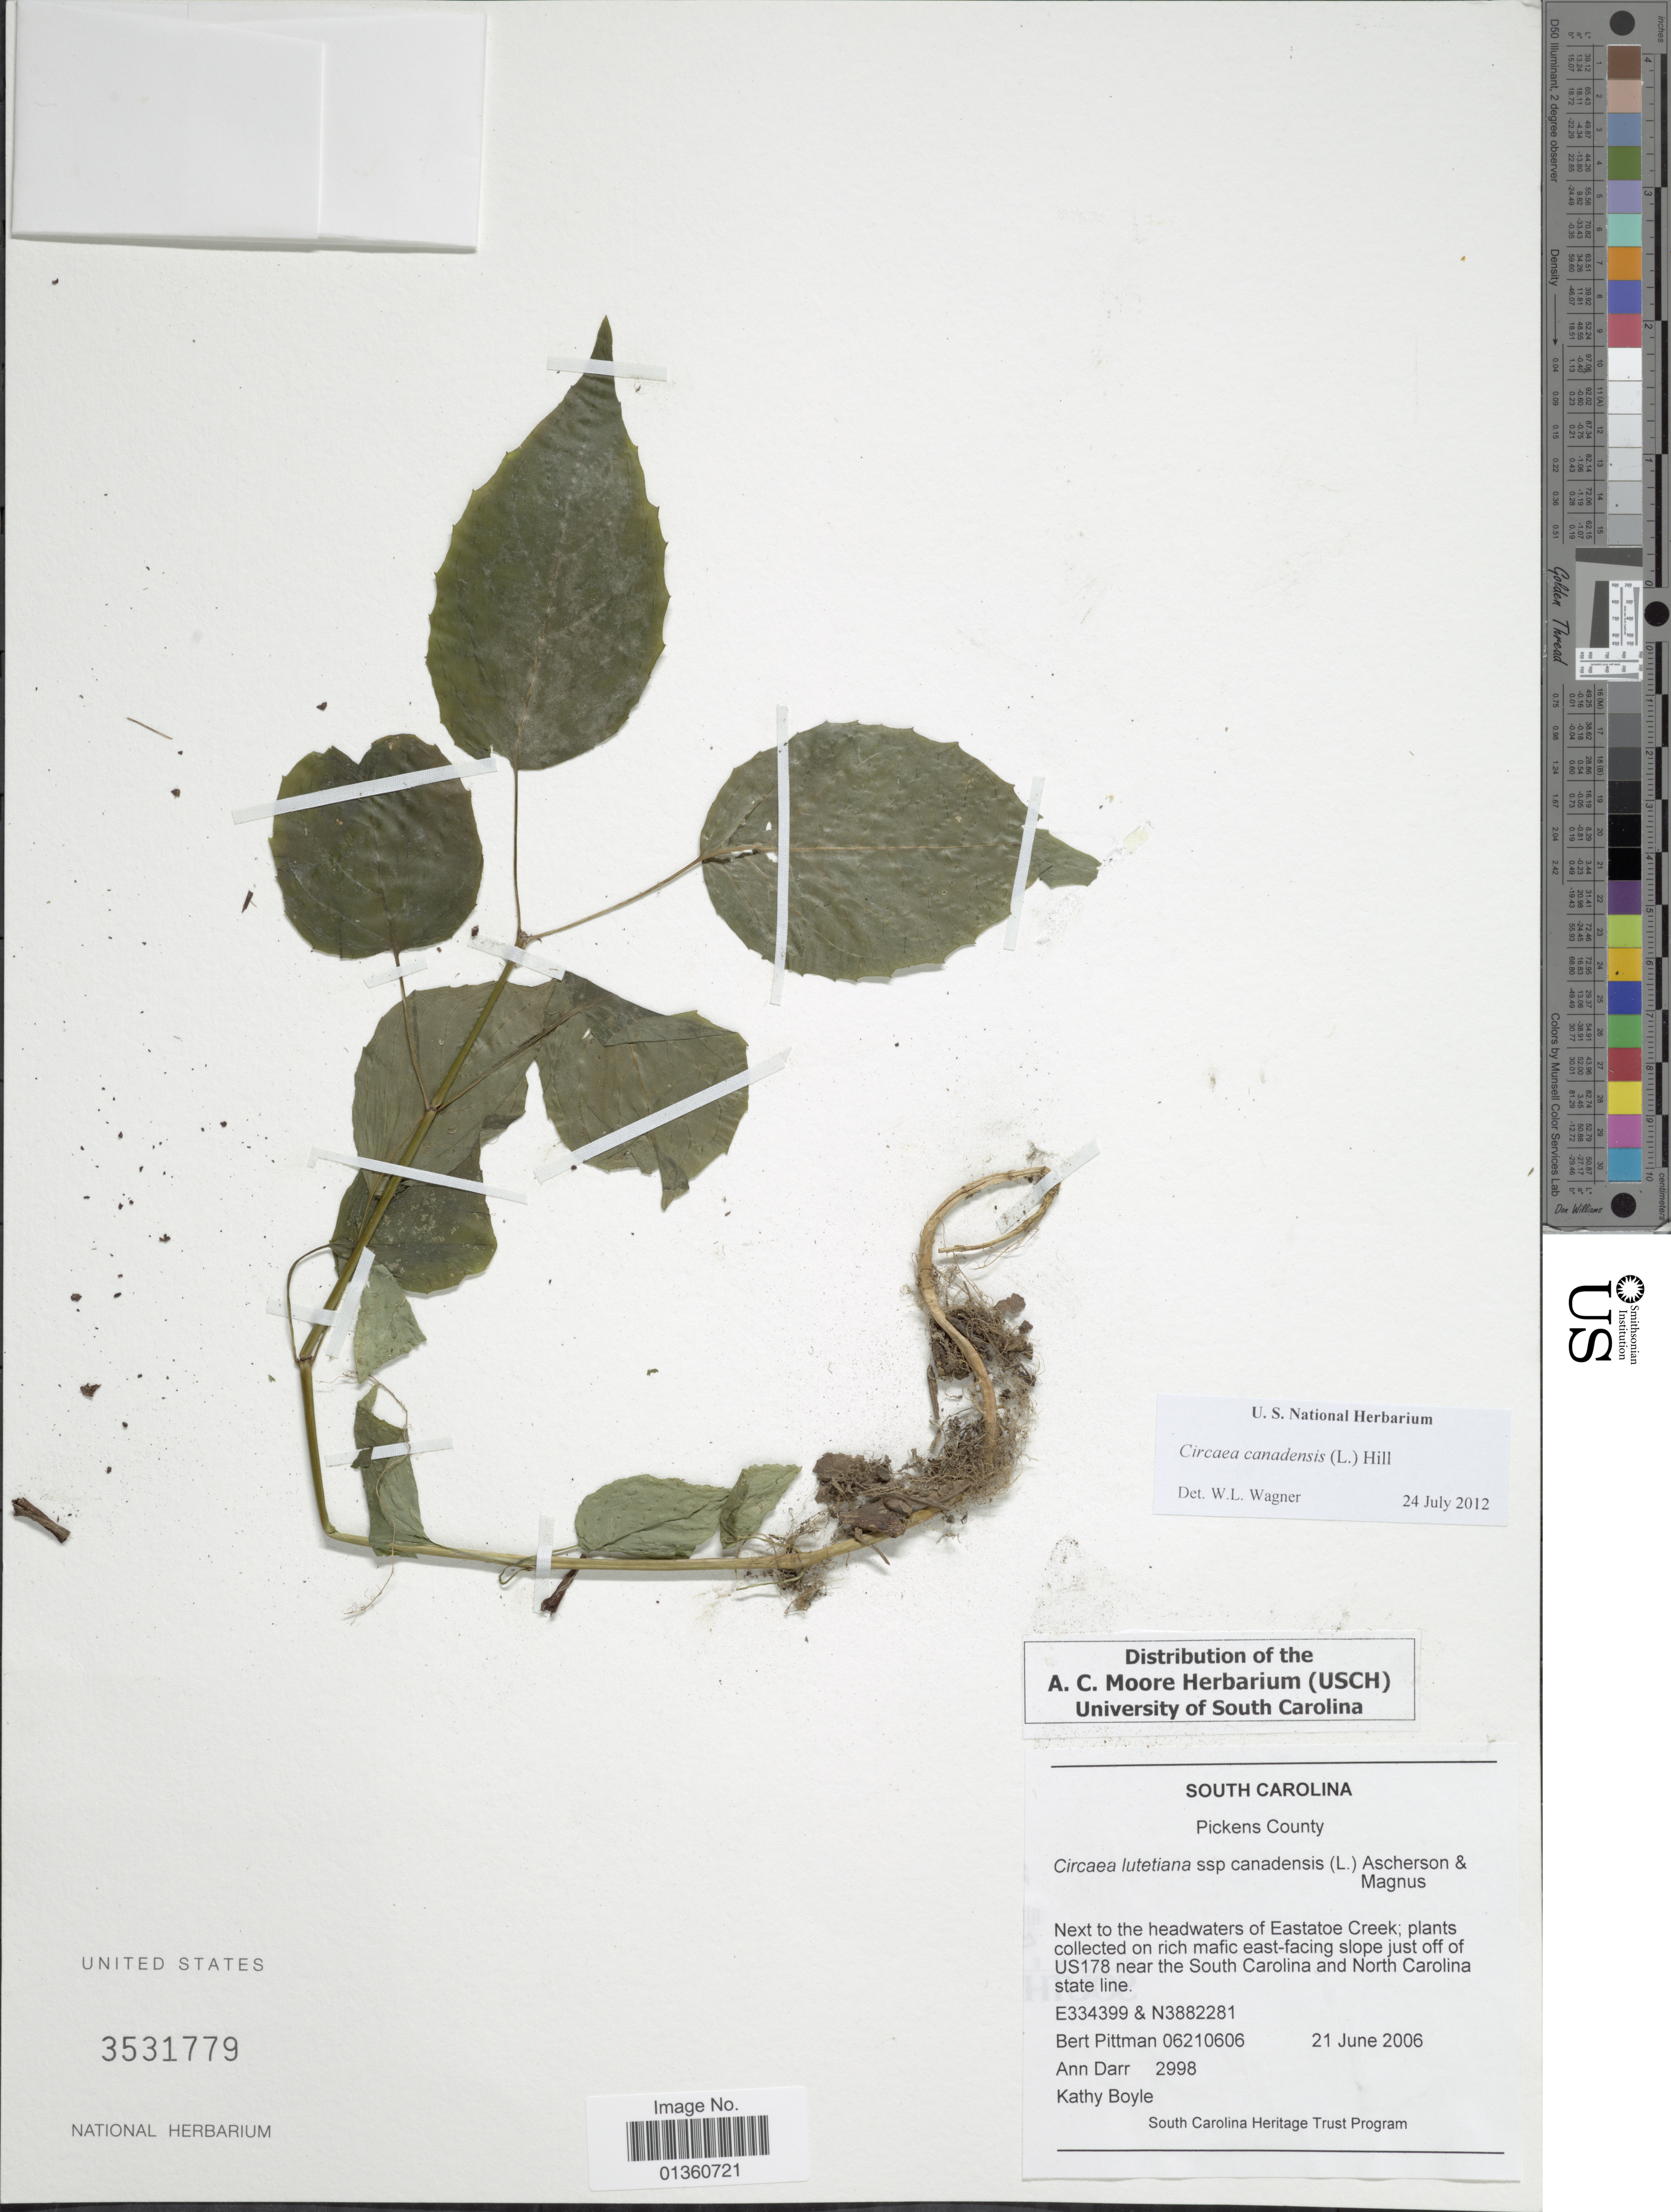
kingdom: Plantae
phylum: Tracheophyta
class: Magnoliopsida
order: Myrtales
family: Onagraceae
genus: Circaea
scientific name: Circaea canadensis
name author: (L.) Hill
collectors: B. Pittman, A. Darr & K. Boyle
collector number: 2998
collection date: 2006-06-21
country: United States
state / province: South Carolina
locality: Pickens County, Next to the headwaters of Eastatoe Creek, just off of US178 near the South Carolina and North Carolina state line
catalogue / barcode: US 3531779